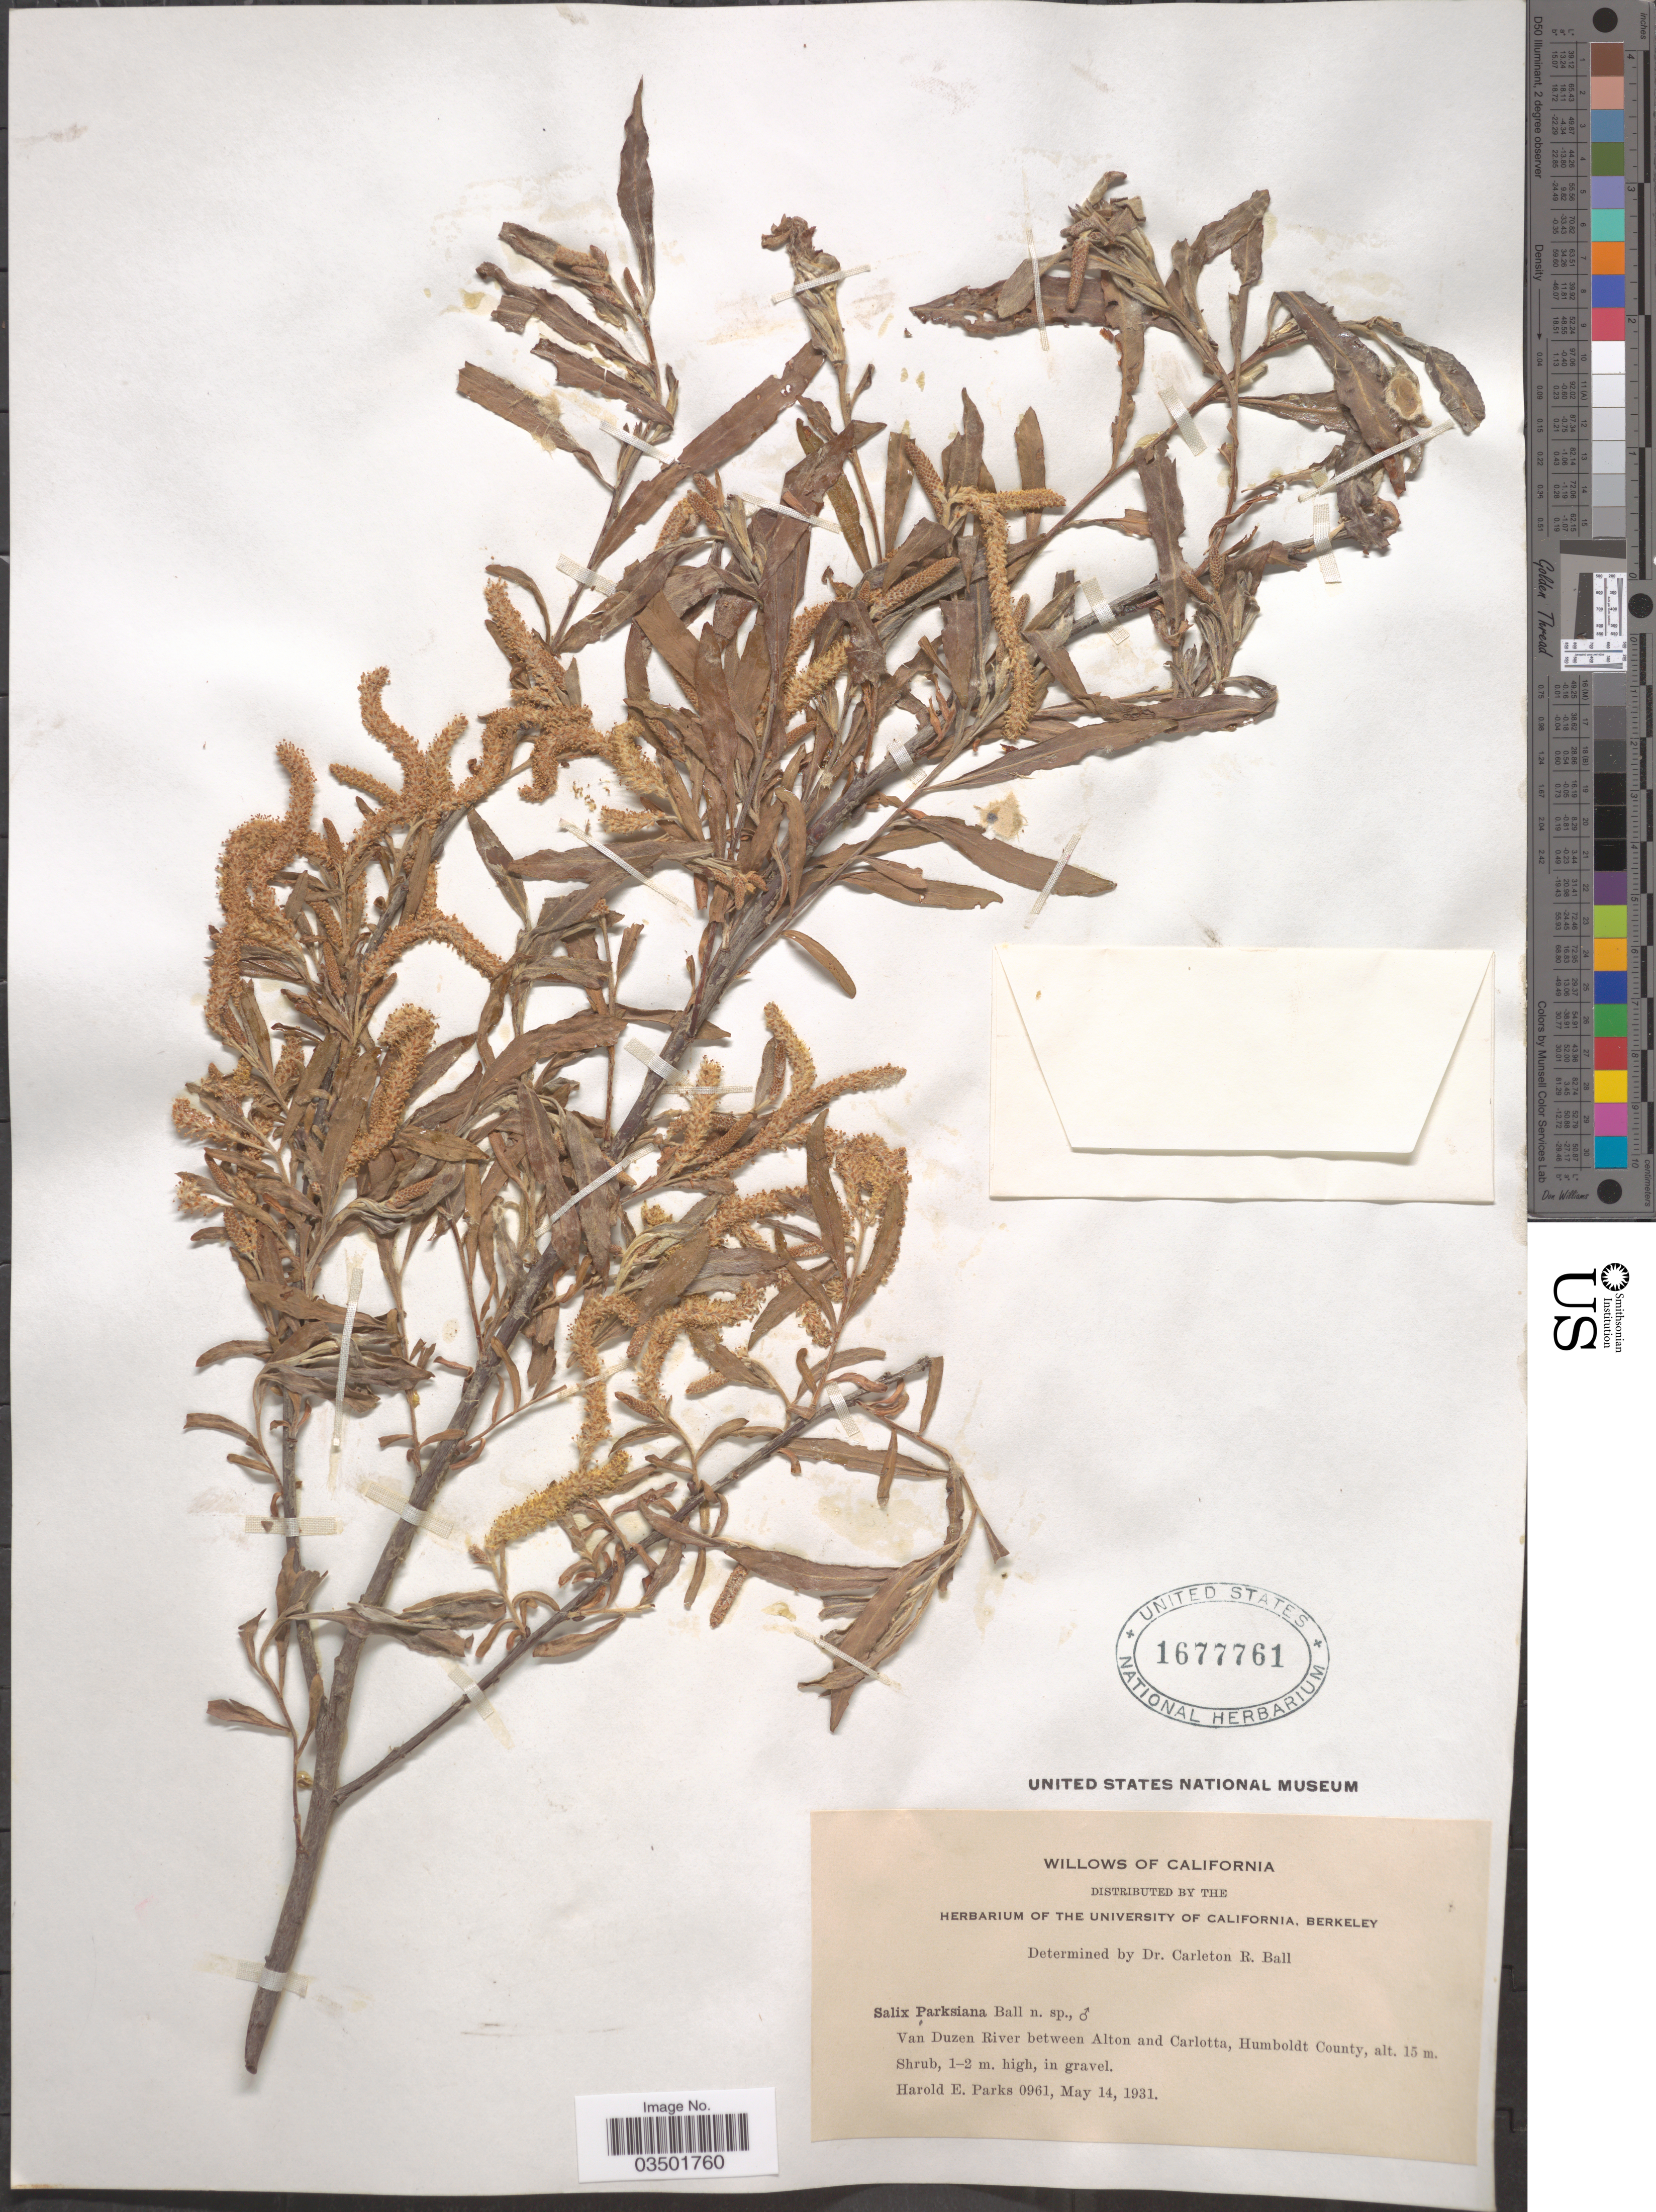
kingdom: Plantae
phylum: Tracheophyta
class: Magnoliopsida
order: Malpighiales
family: Salicaceae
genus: Salix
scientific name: Salix parksiana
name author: C.R. Ball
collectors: H. E. Parks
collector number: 0961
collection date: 1931-05-14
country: United States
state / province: California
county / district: Humboldt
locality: Van Duzen River between Alton and Carlotta, Humboldt County.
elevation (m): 15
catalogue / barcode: US 1677761